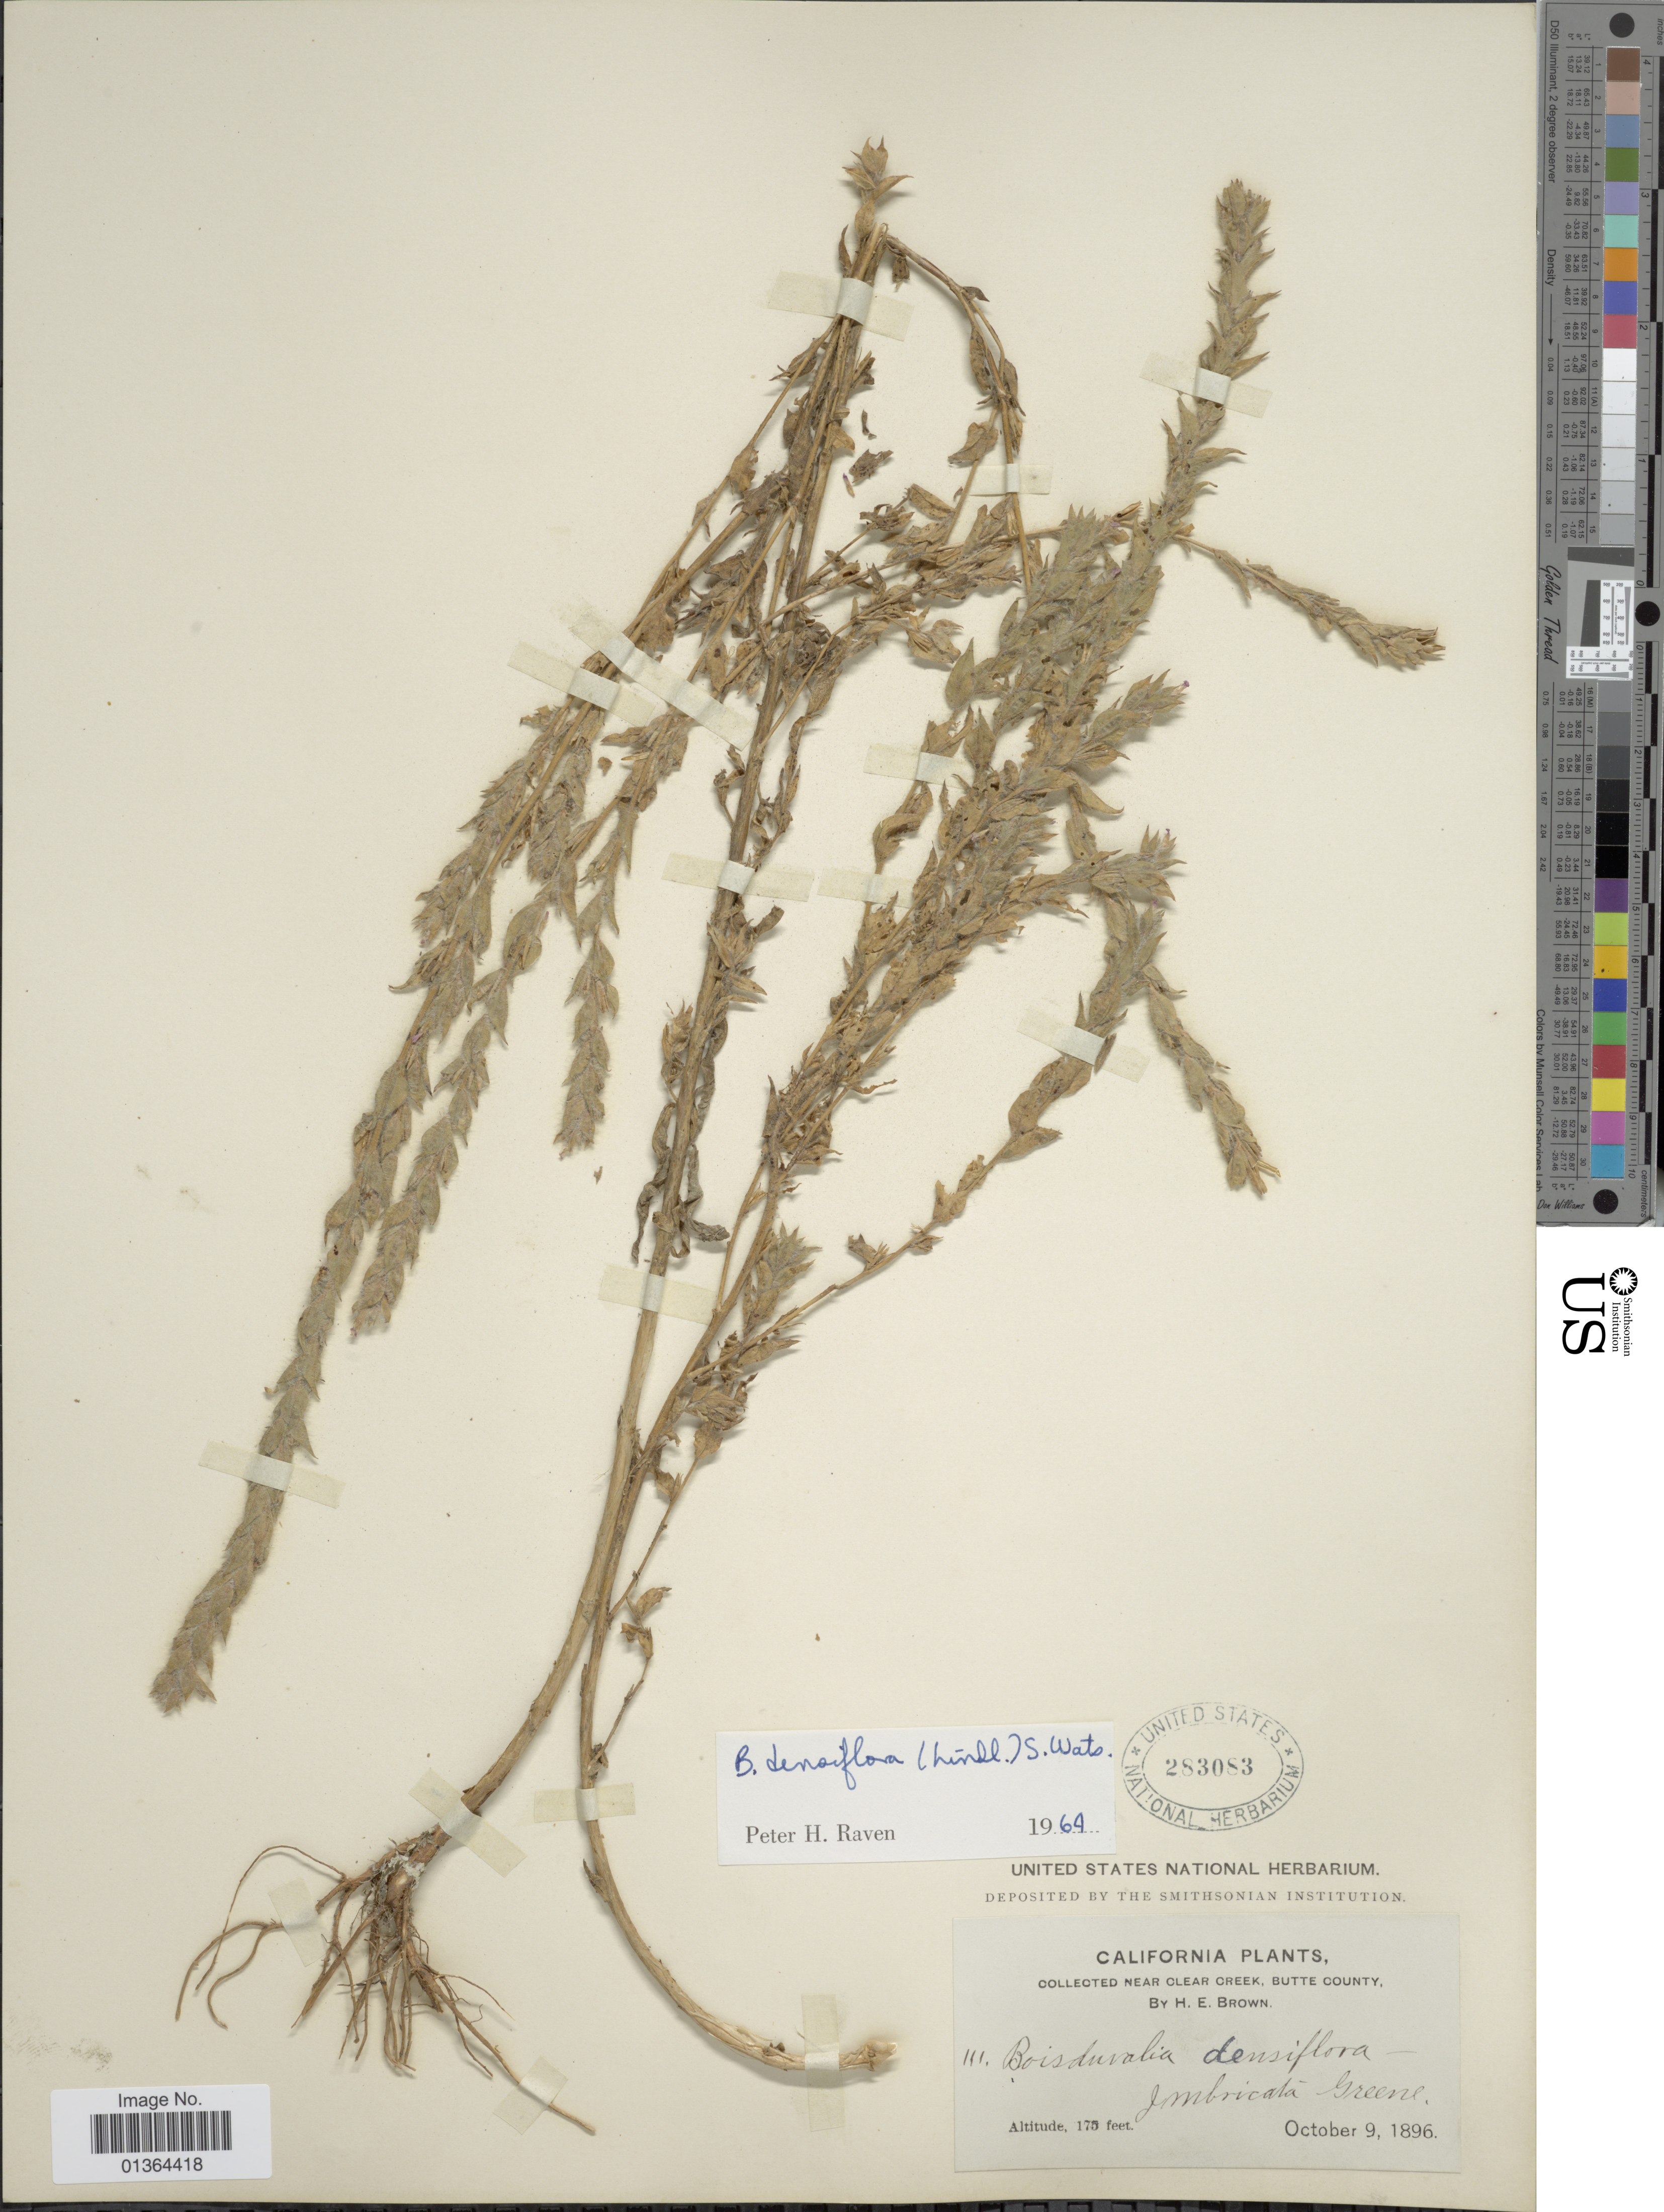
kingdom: Plantae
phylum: Tracheophyta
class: Magnoliopsida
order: Myrtales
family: Onagraceae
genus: Epilobium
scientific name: Epilobium densiflorum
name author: (Lindl.) Hoch & P.H. Raven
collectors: H. E. Brown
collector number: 111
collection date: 1896-10-09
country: United States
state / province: California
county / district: Butte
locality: Near Clear Creek, Butte County, Imbricata Greene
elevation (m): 53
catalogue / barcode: US 283083